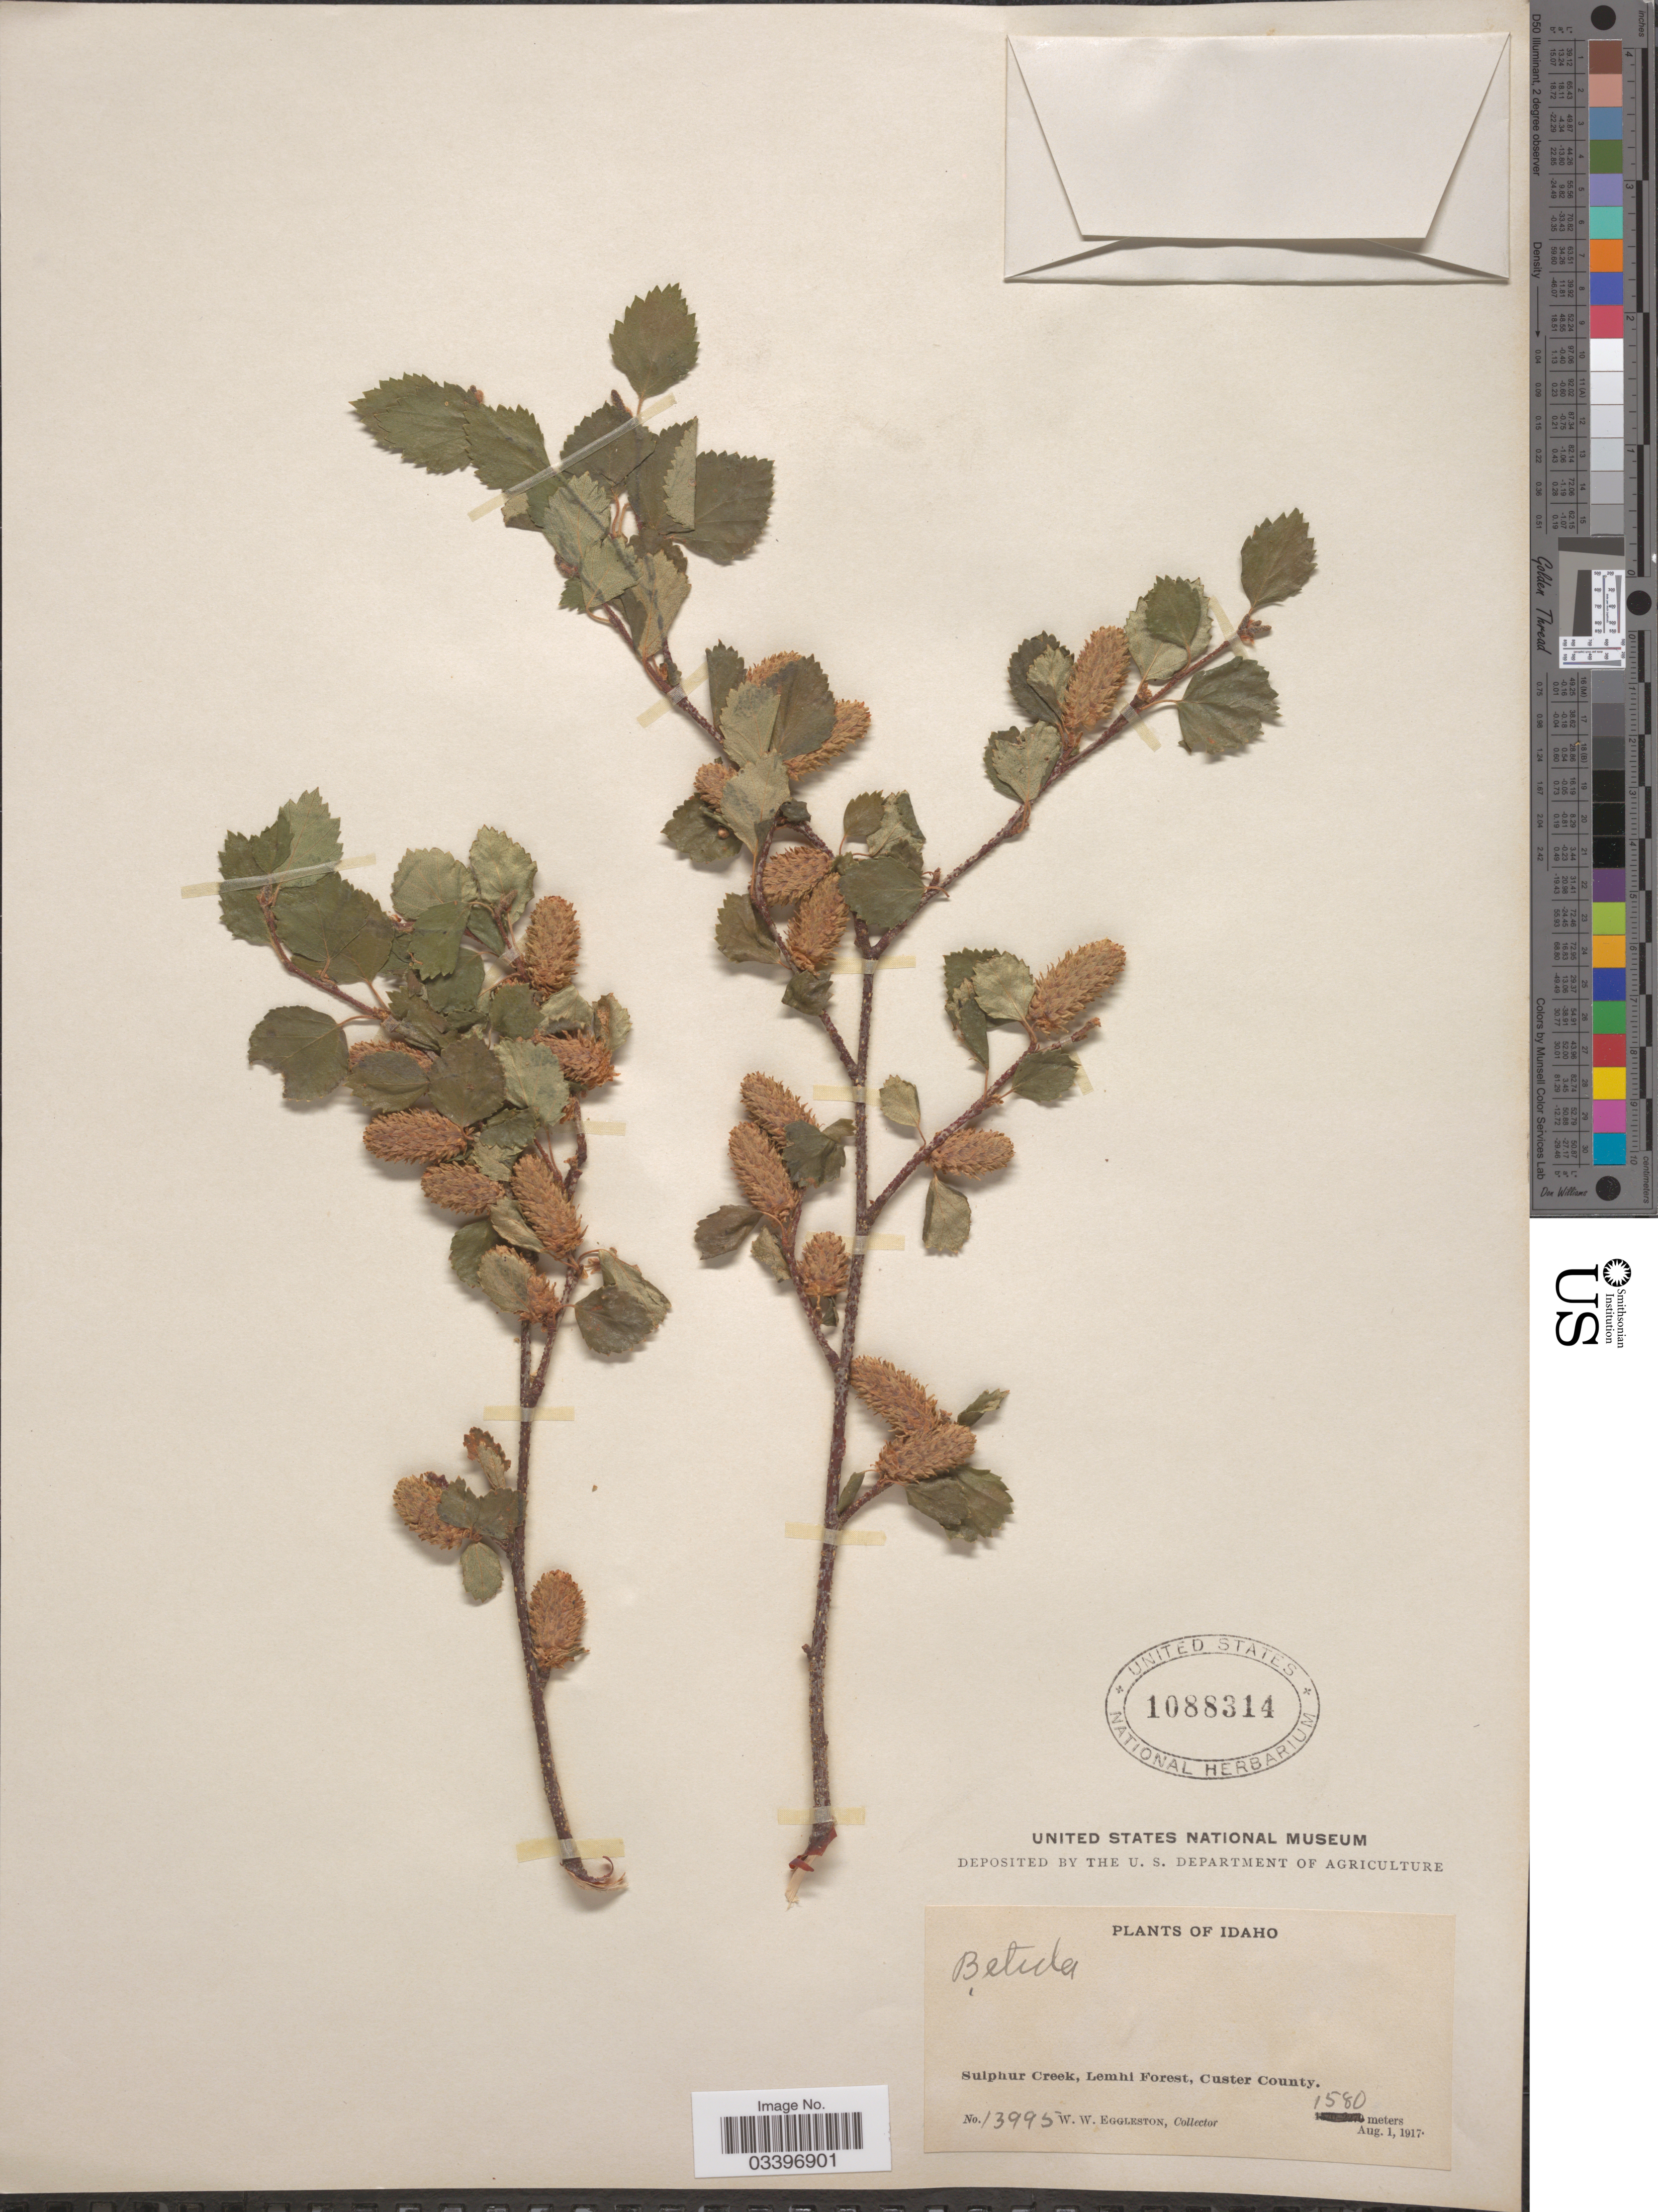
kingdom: Plantae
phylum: Tracheophyta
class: Magnoliopsida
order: Fagales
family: Betulaceae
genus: Betula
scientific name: Betula sp.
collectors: W. W. Eggleston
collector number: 13995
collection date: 1917-08-01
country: United States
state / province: Idaho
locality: Sulphur Creek, Lemhi Forest, Custer County.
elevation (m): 1580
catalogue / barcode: US 1088314